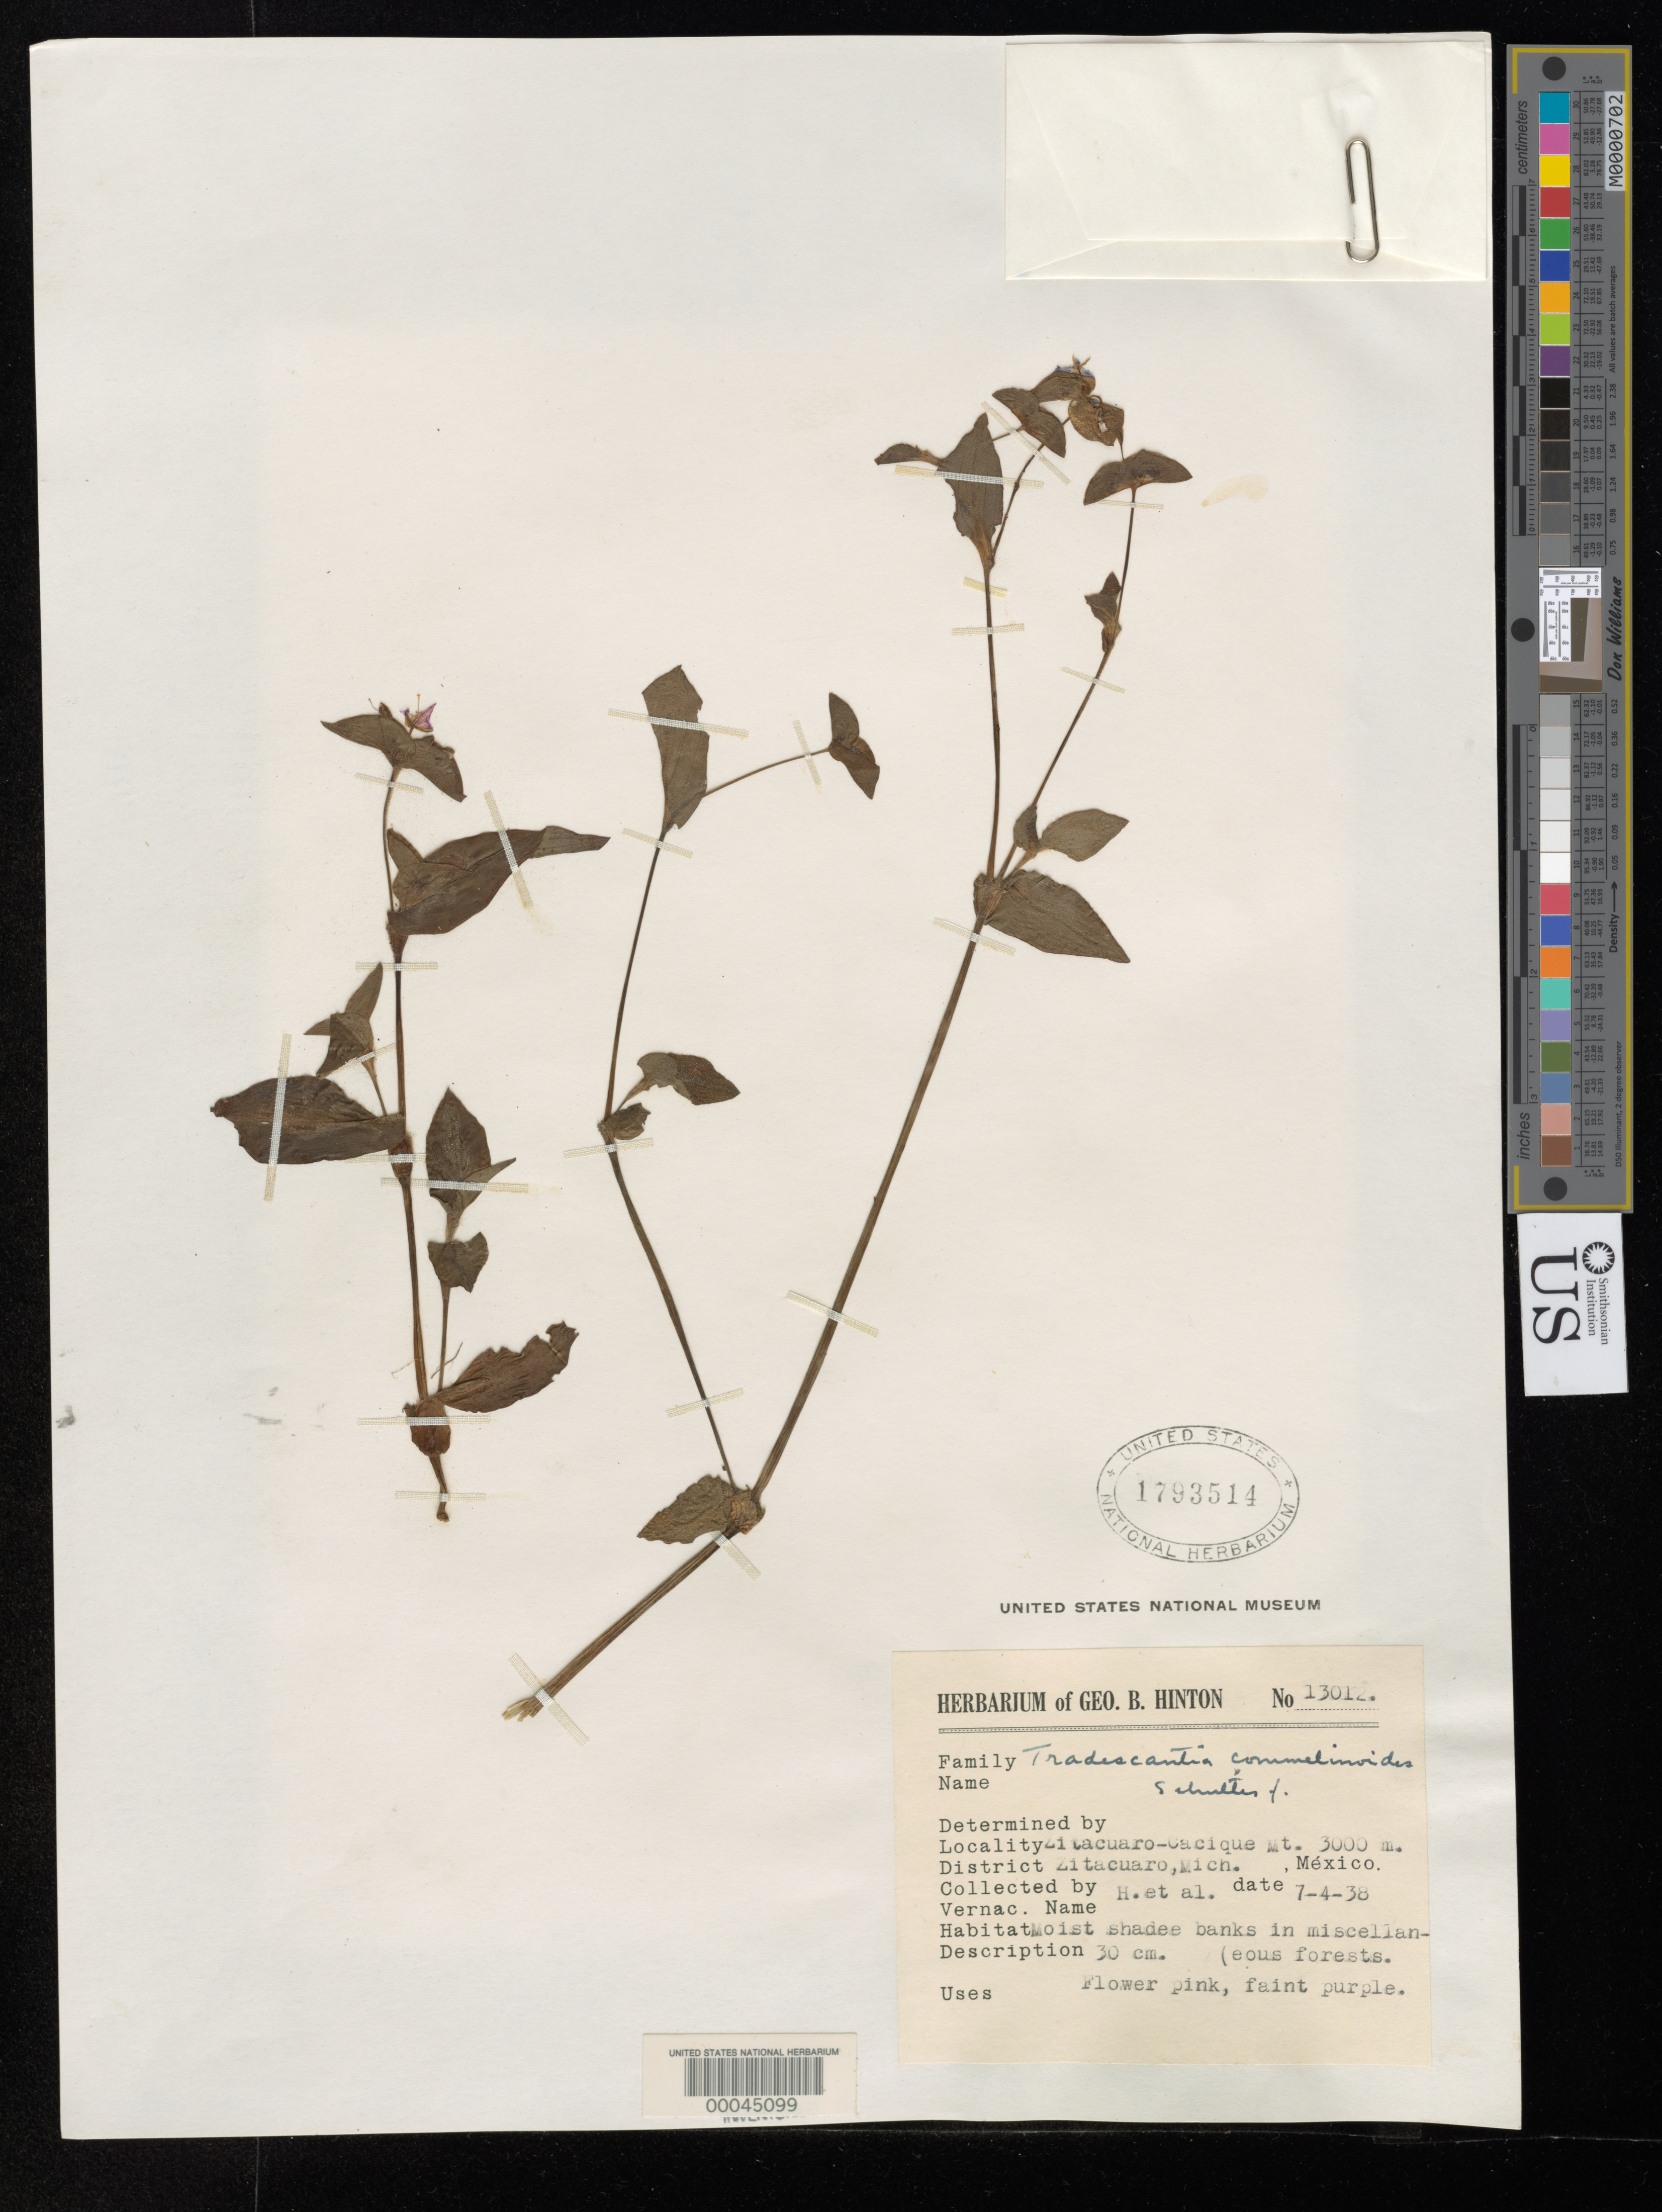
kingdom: Plantae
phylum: Tracheophyta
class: Liliopsida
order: Commelinales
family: Commelinaceae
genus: Tradescantia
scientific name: Tradescantia commelinoides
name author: Schult. & Schult. f.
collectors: G. B. Hinton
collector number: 13012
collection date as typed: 04 Jul 1938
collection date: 1938-07-04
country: Mexico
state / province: Michoacán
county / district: Zitácuaro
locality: Zitacuaro - Cacique mountain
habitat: Moist, shaded forest banks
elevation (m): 3000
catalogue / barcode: US 1793514